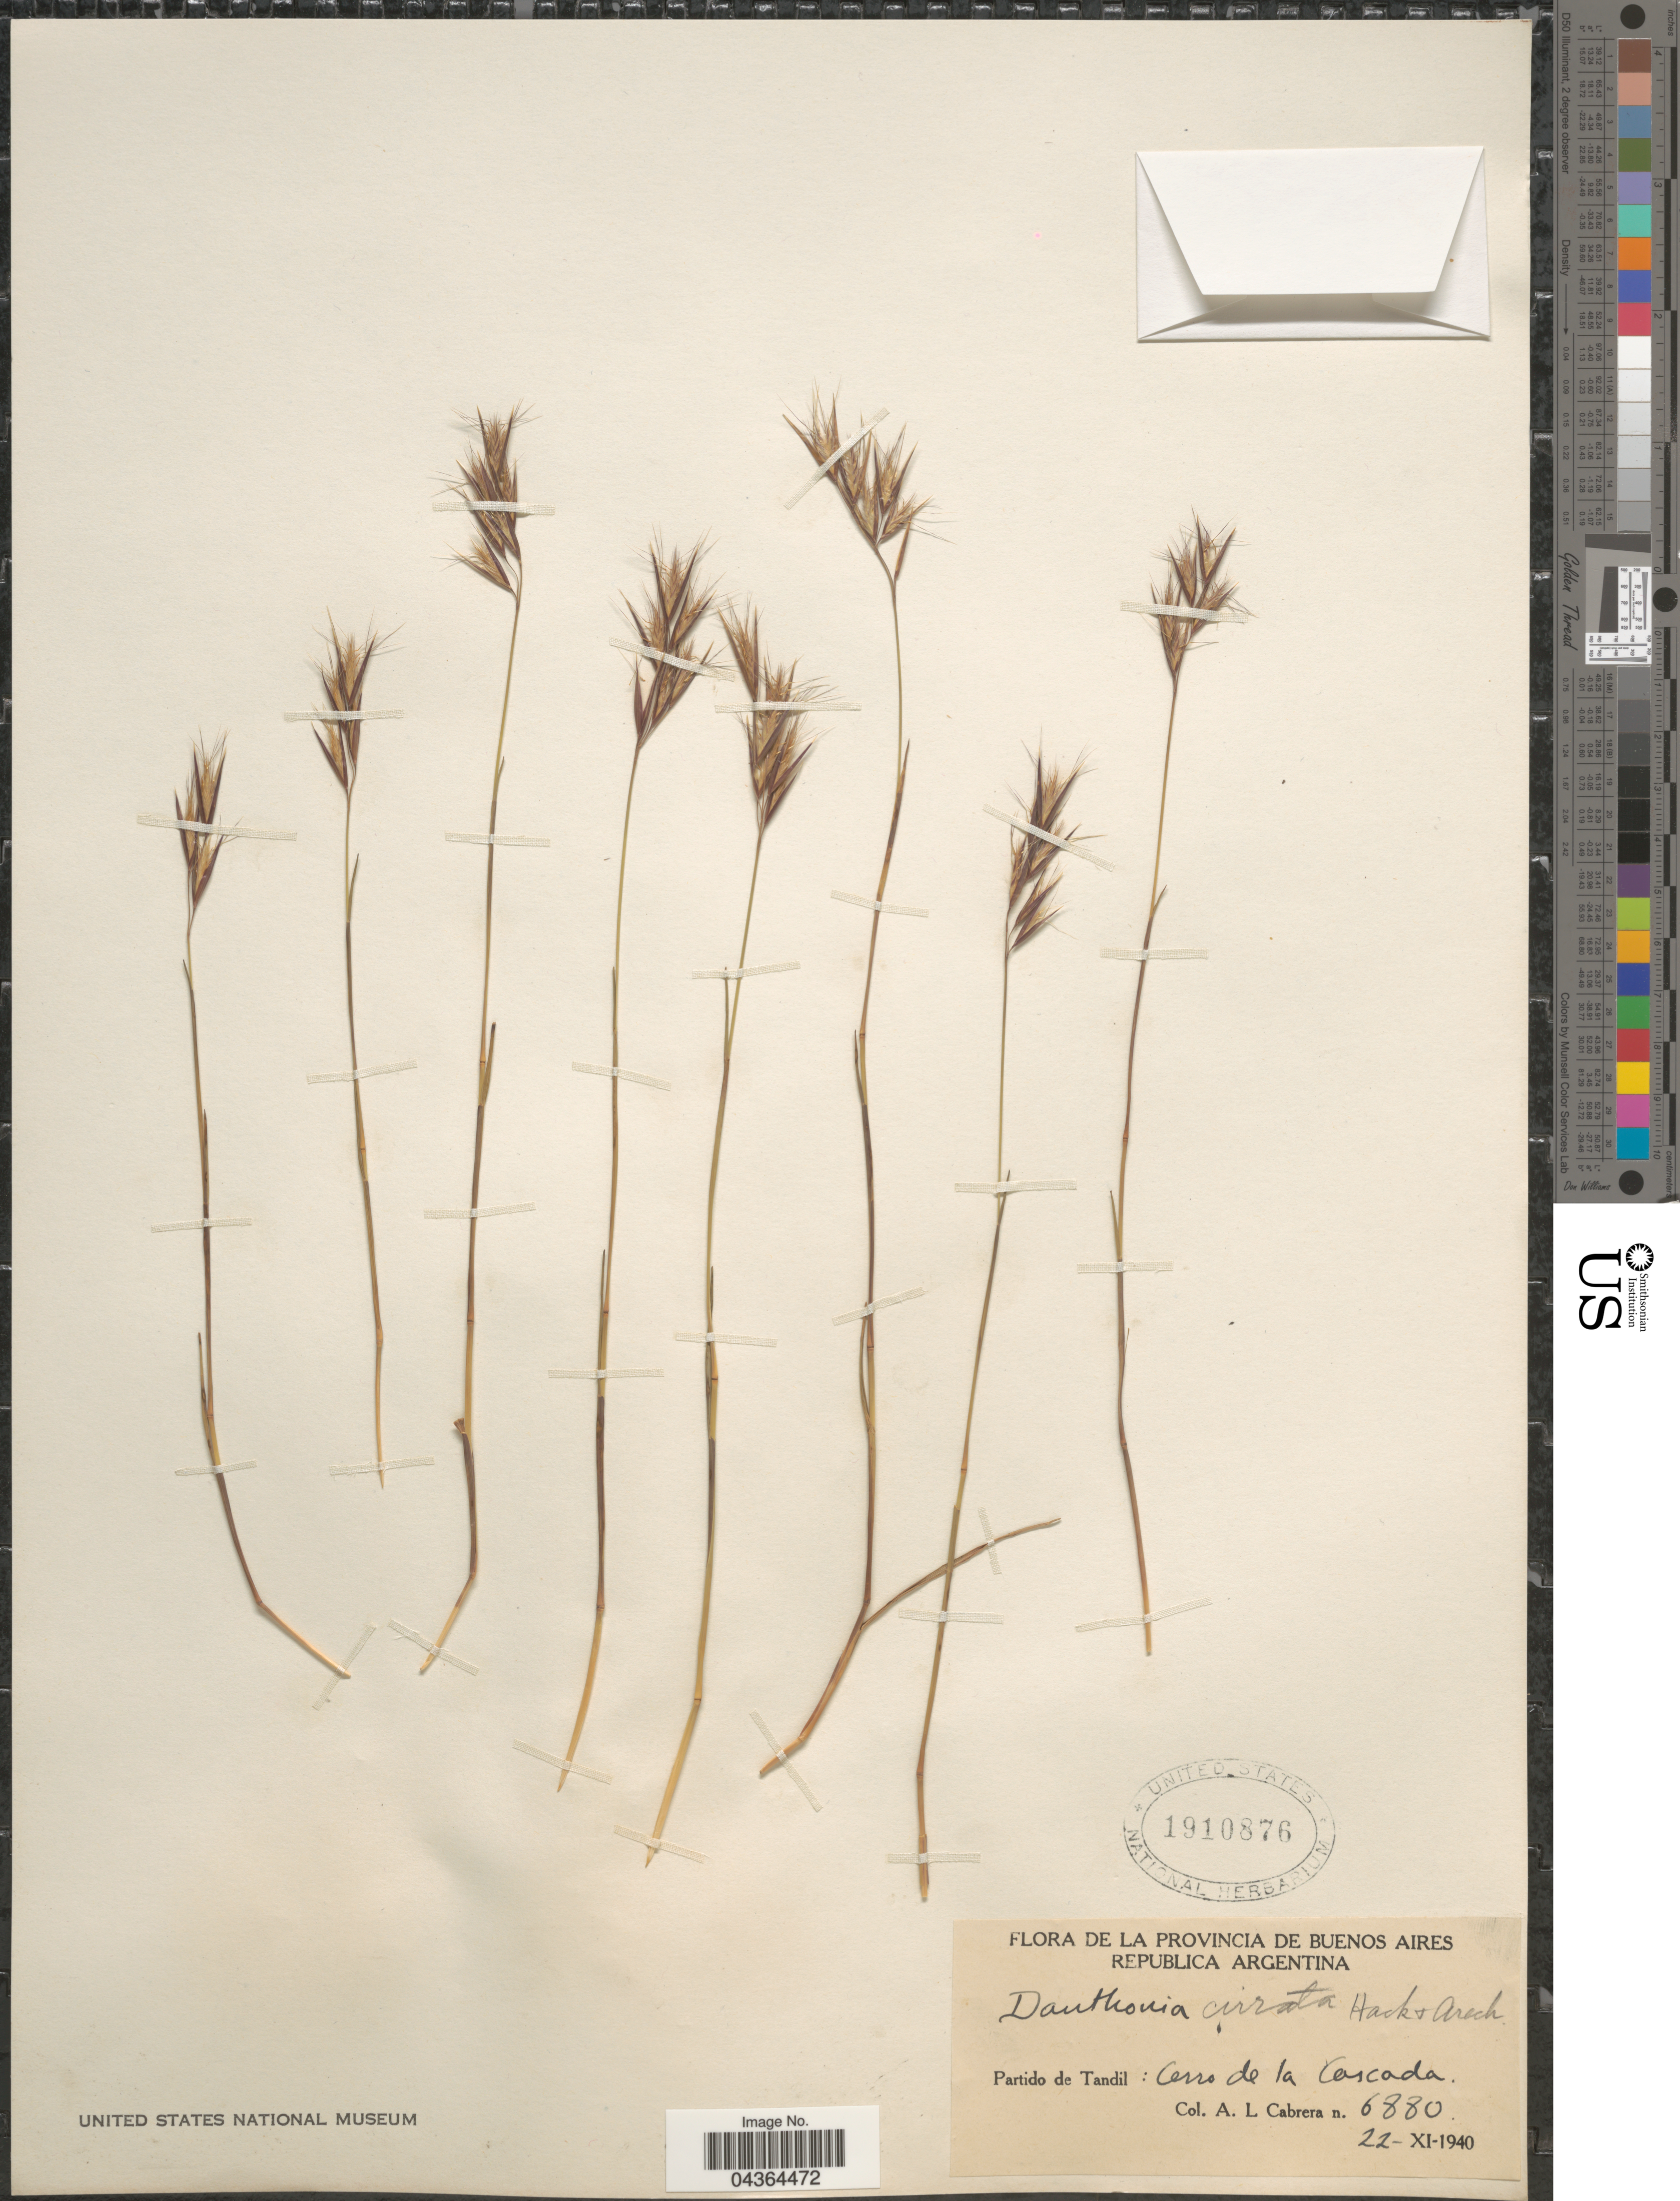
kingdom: Plantae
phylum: Tracheophyta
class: Liliopsida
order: Poales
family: Poaceae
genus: Danthonia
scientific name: Danthonia cirrata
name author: Hack. & Arechav.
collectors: A. L. Cabrera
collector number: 6880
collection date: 1940-11-22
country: Argentina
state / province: Buenos Aires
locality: Republica Argentina. Partido de Tandil: Cerro de la Cascada.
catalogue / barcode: US 1910876